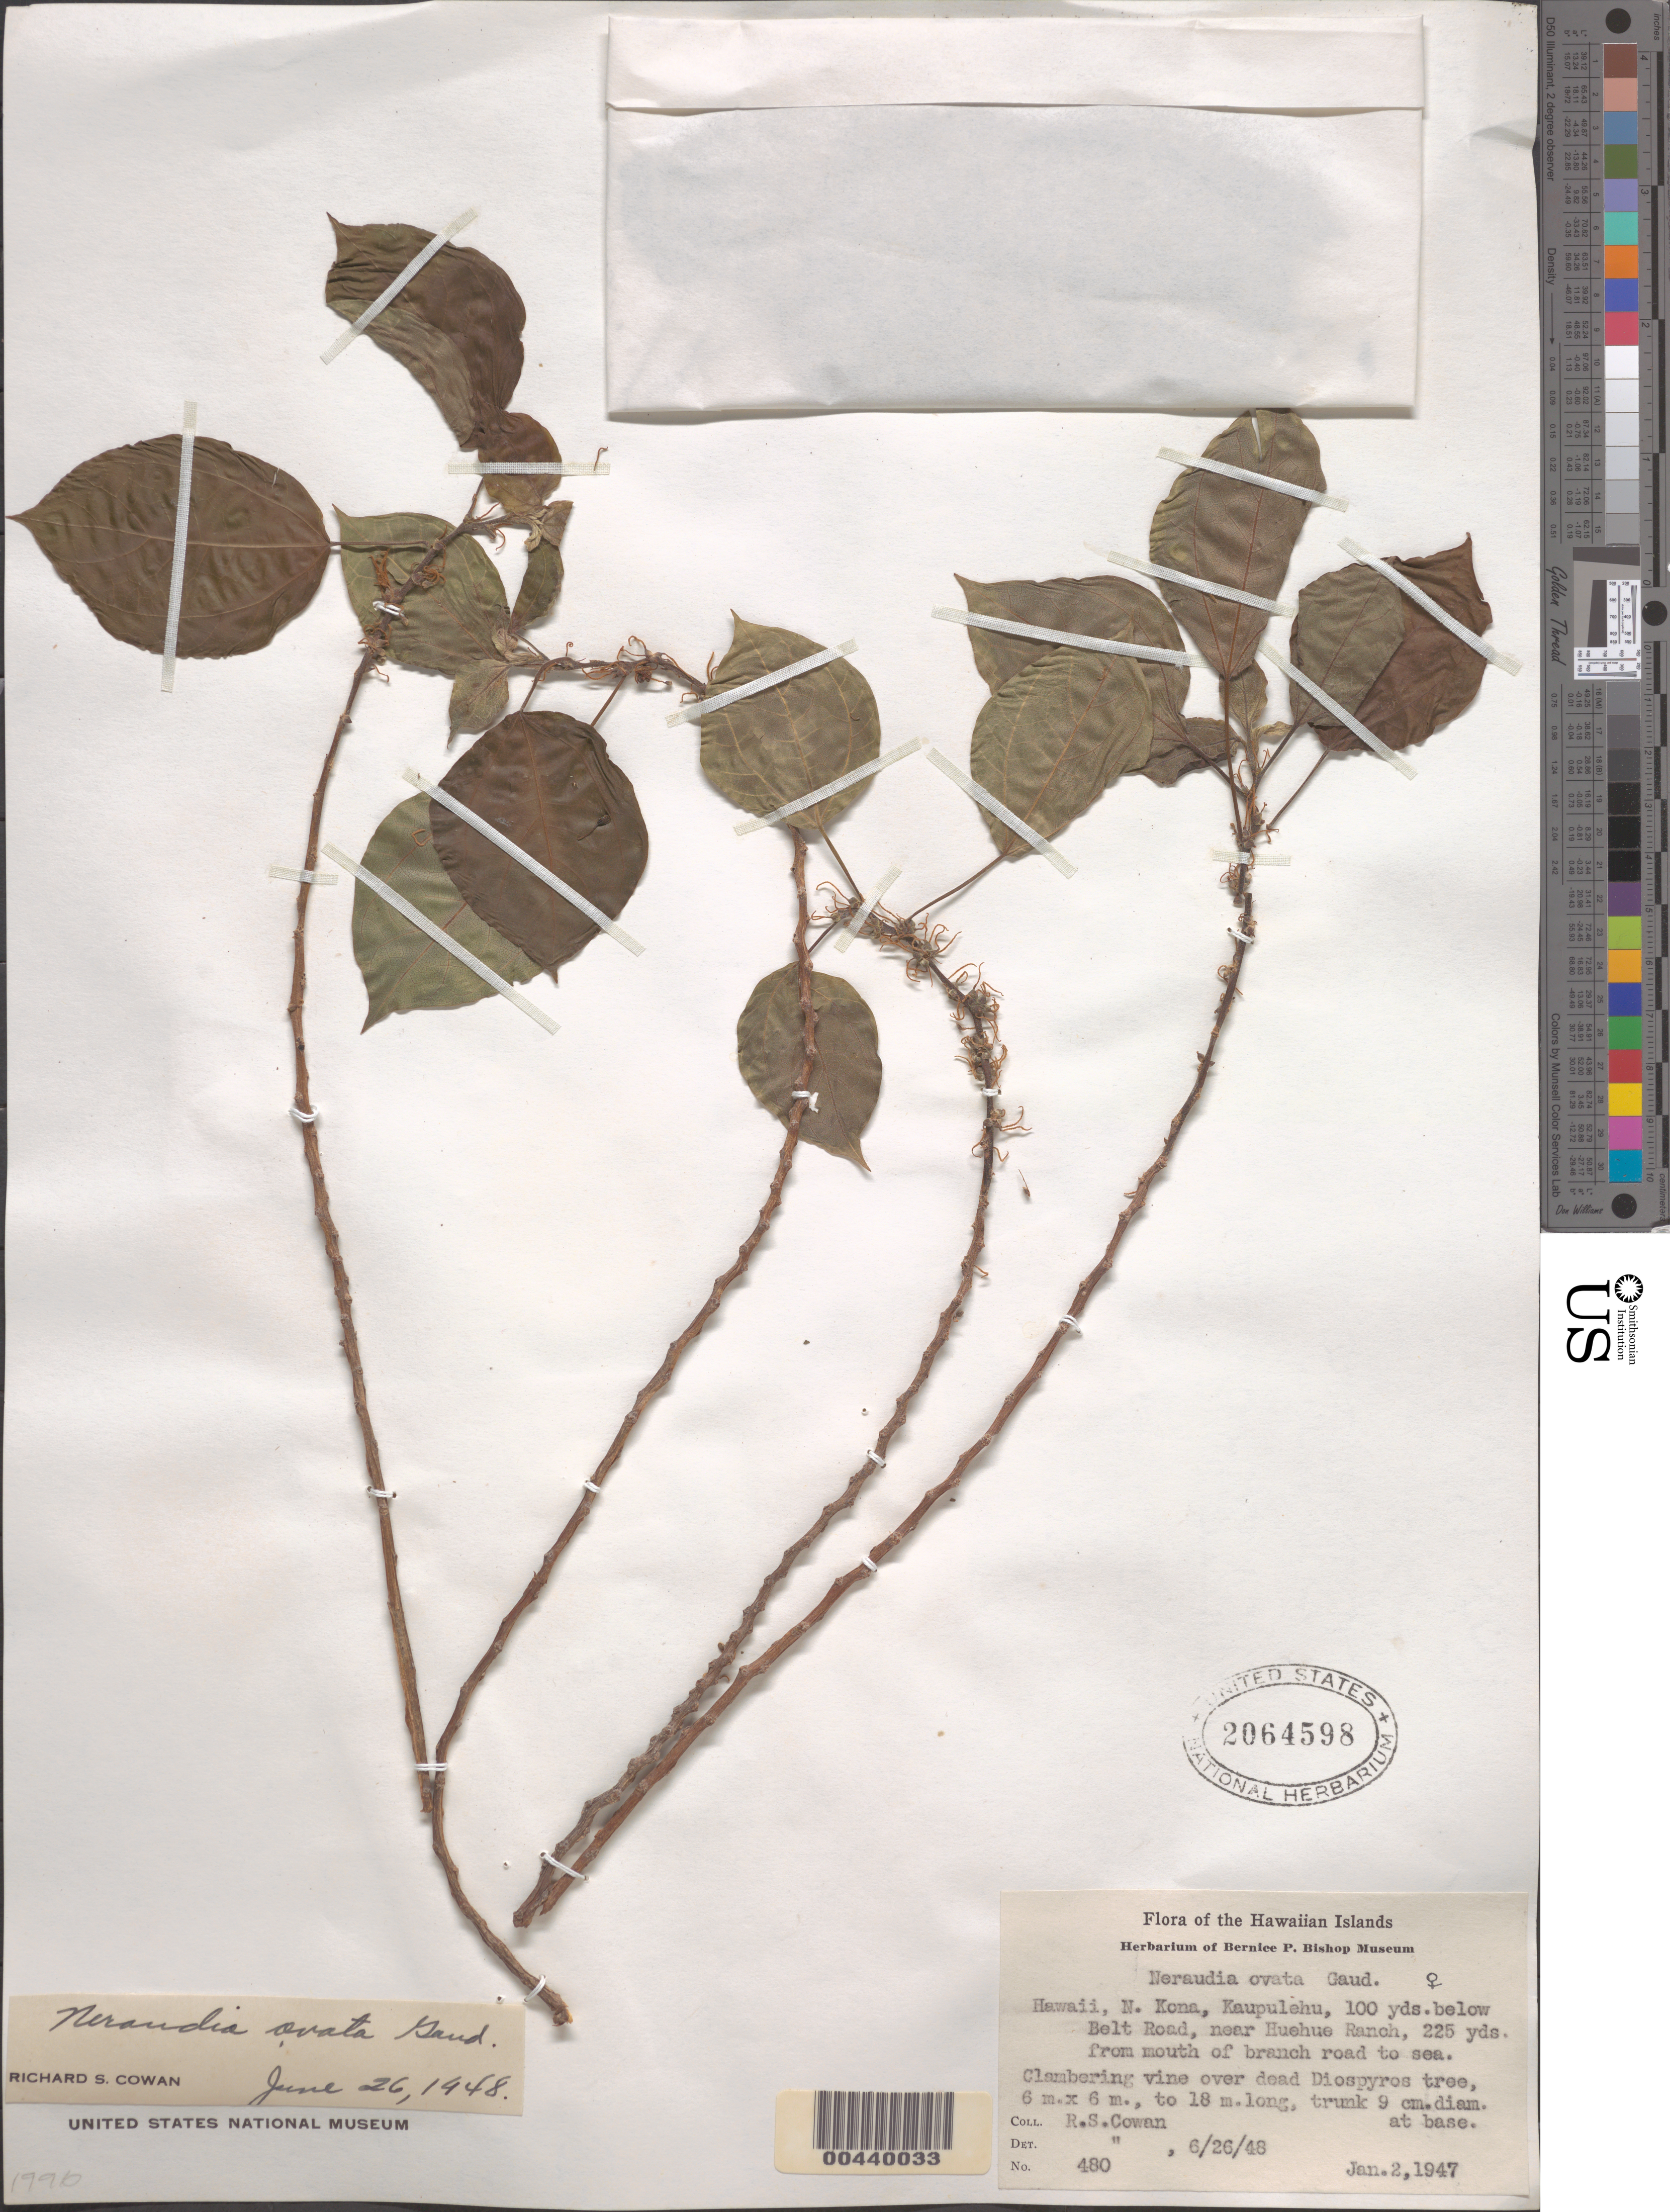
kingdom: Plantae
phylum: Tracheophyta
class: Magnoliopsida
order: Rosales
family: Urticaceae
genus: Neraudia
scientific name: Neraudia ovata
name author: Gaudich.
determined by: Cowan, R. S.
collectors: R. S. Cowan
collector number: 480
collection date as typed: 2 Jan 1947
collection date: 1947-01-02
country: United States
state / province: Hawaii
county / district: Hawaii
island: Hawaii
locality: N Kona, Kaupulehu, 100 yards below Belt Road, near Huehue Ranch, 225 yards from mouth of branch road to sea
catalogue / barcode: US 2064598